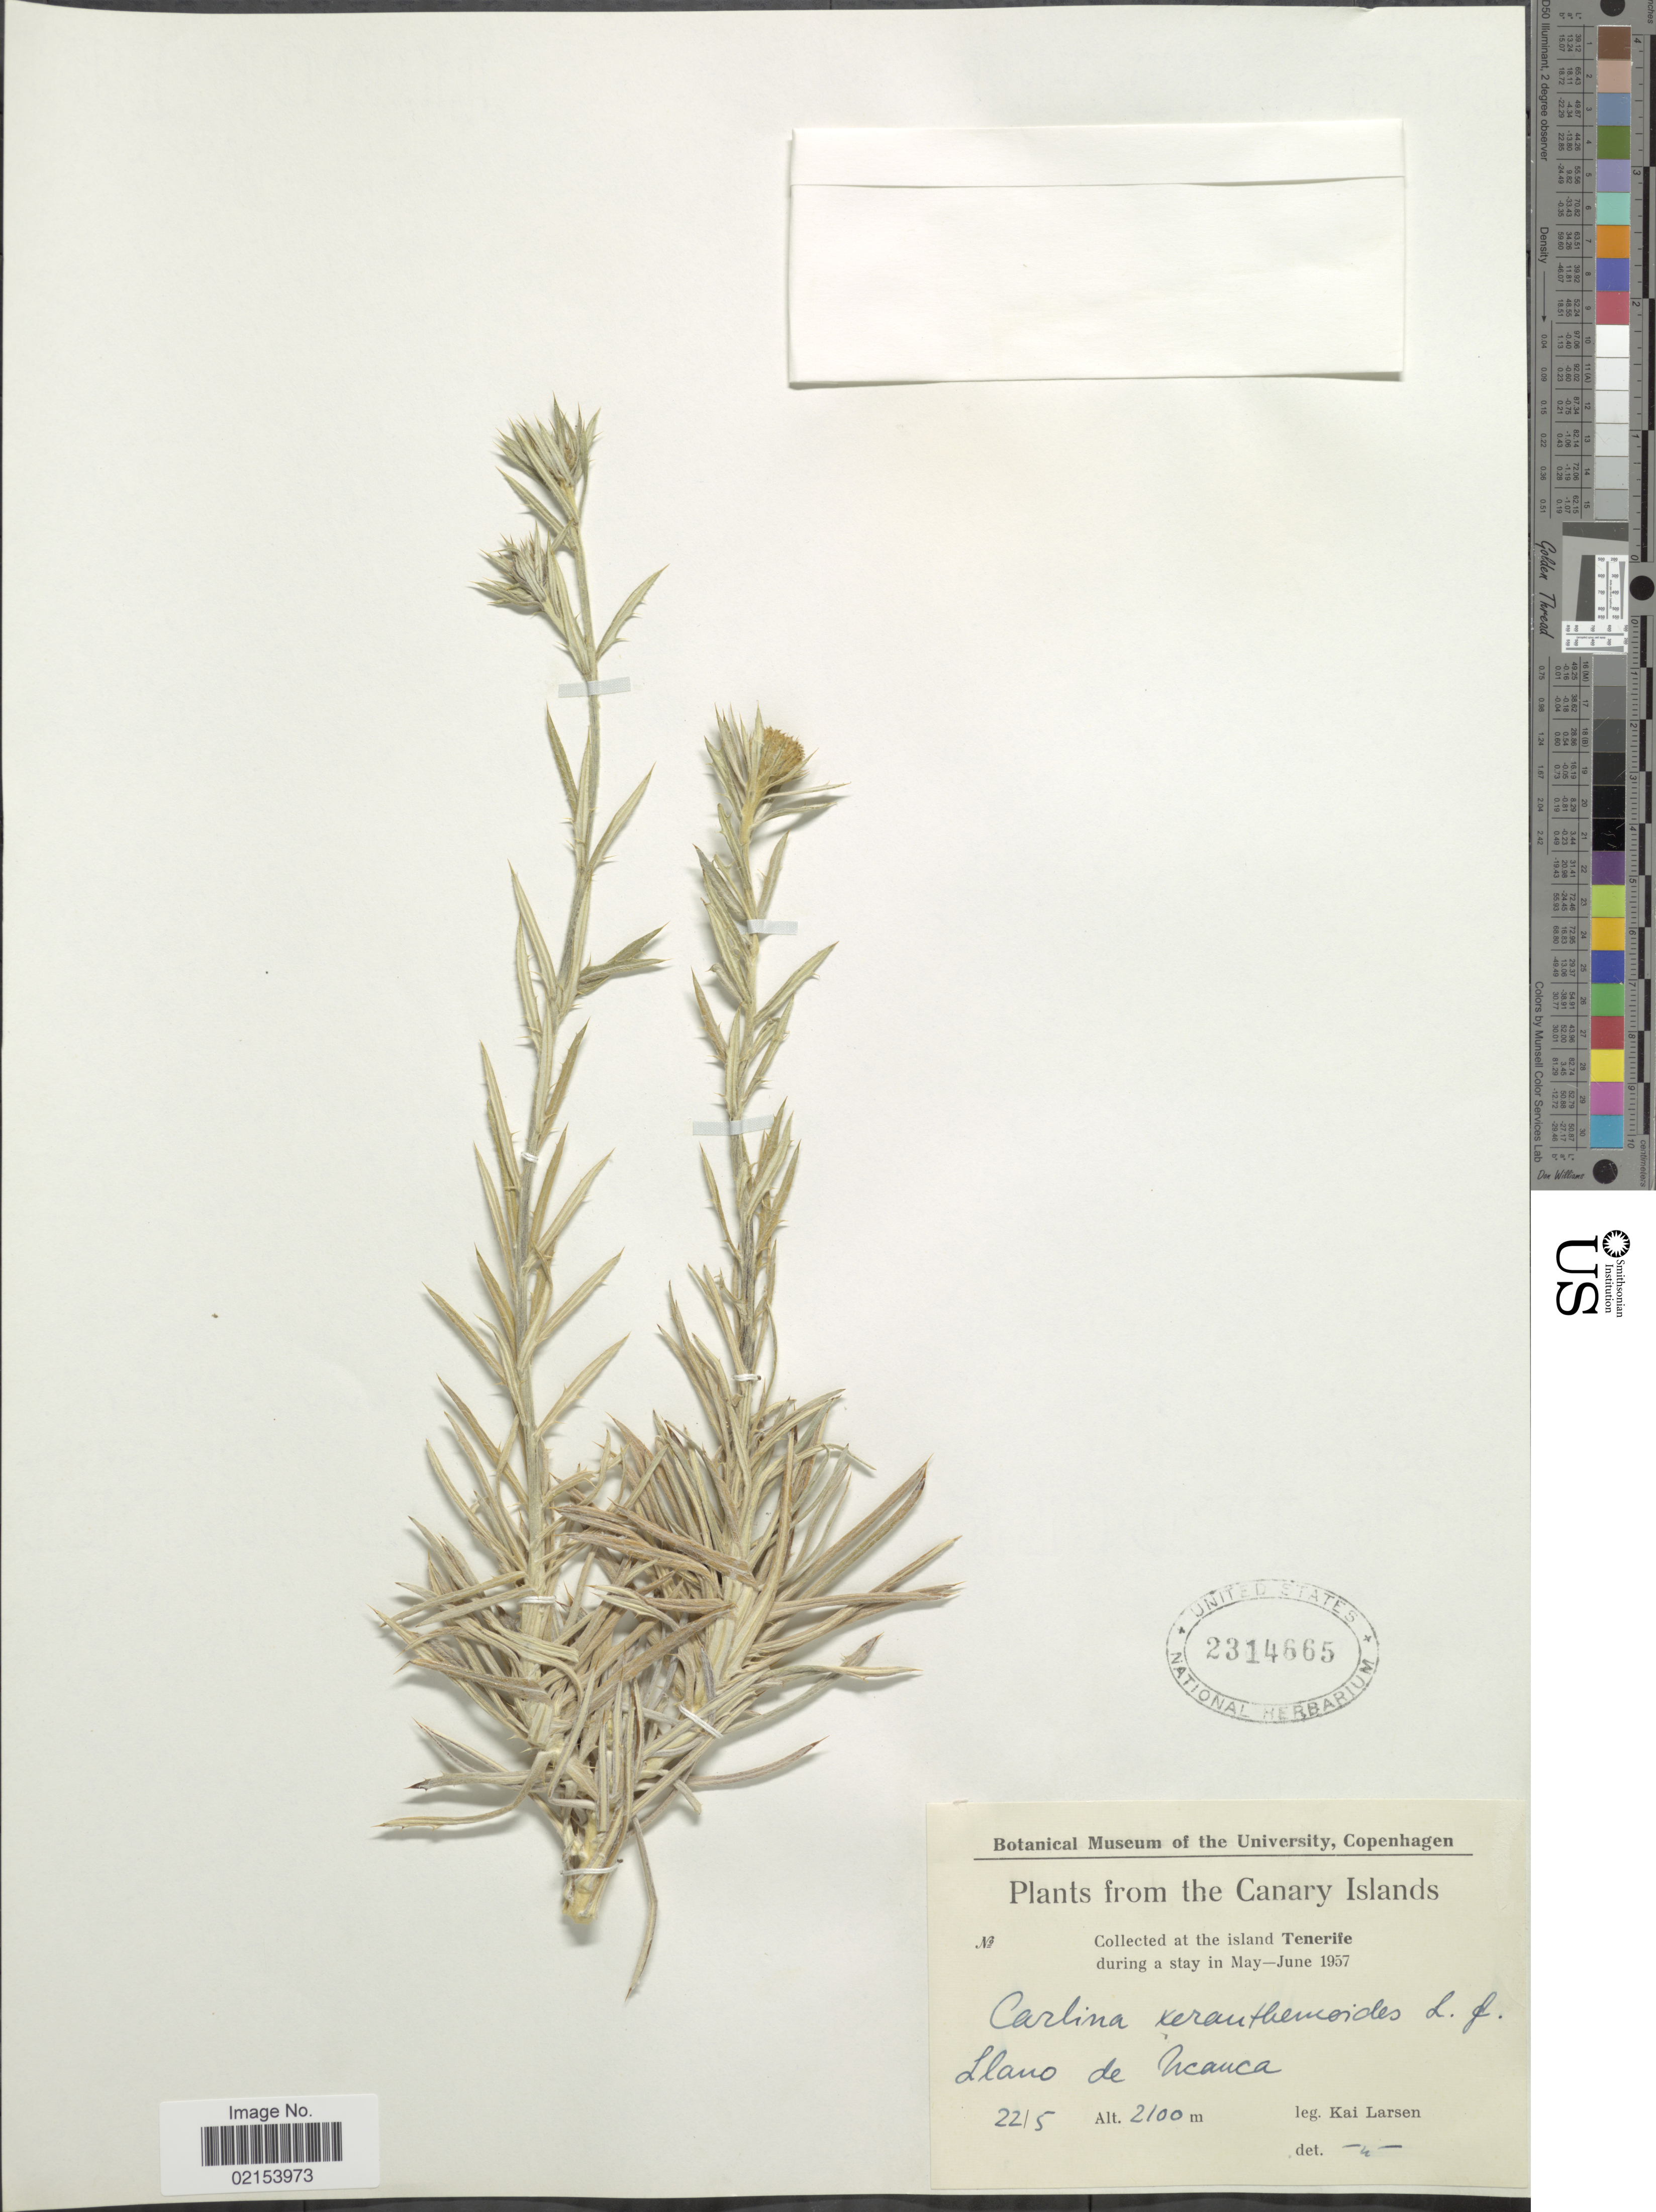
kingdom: Plantae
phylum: Tracheophyta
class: Magnoliopsida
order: Asterales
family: Asteraceae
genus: Carlina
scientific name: Carlina xerauthemoides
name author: L. f.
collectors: K. Larsen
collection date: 1957-05-22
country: Spain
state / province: Canarias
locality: Tenerife. Llano de Ucanca. Canary islands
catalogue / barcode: US 2314665